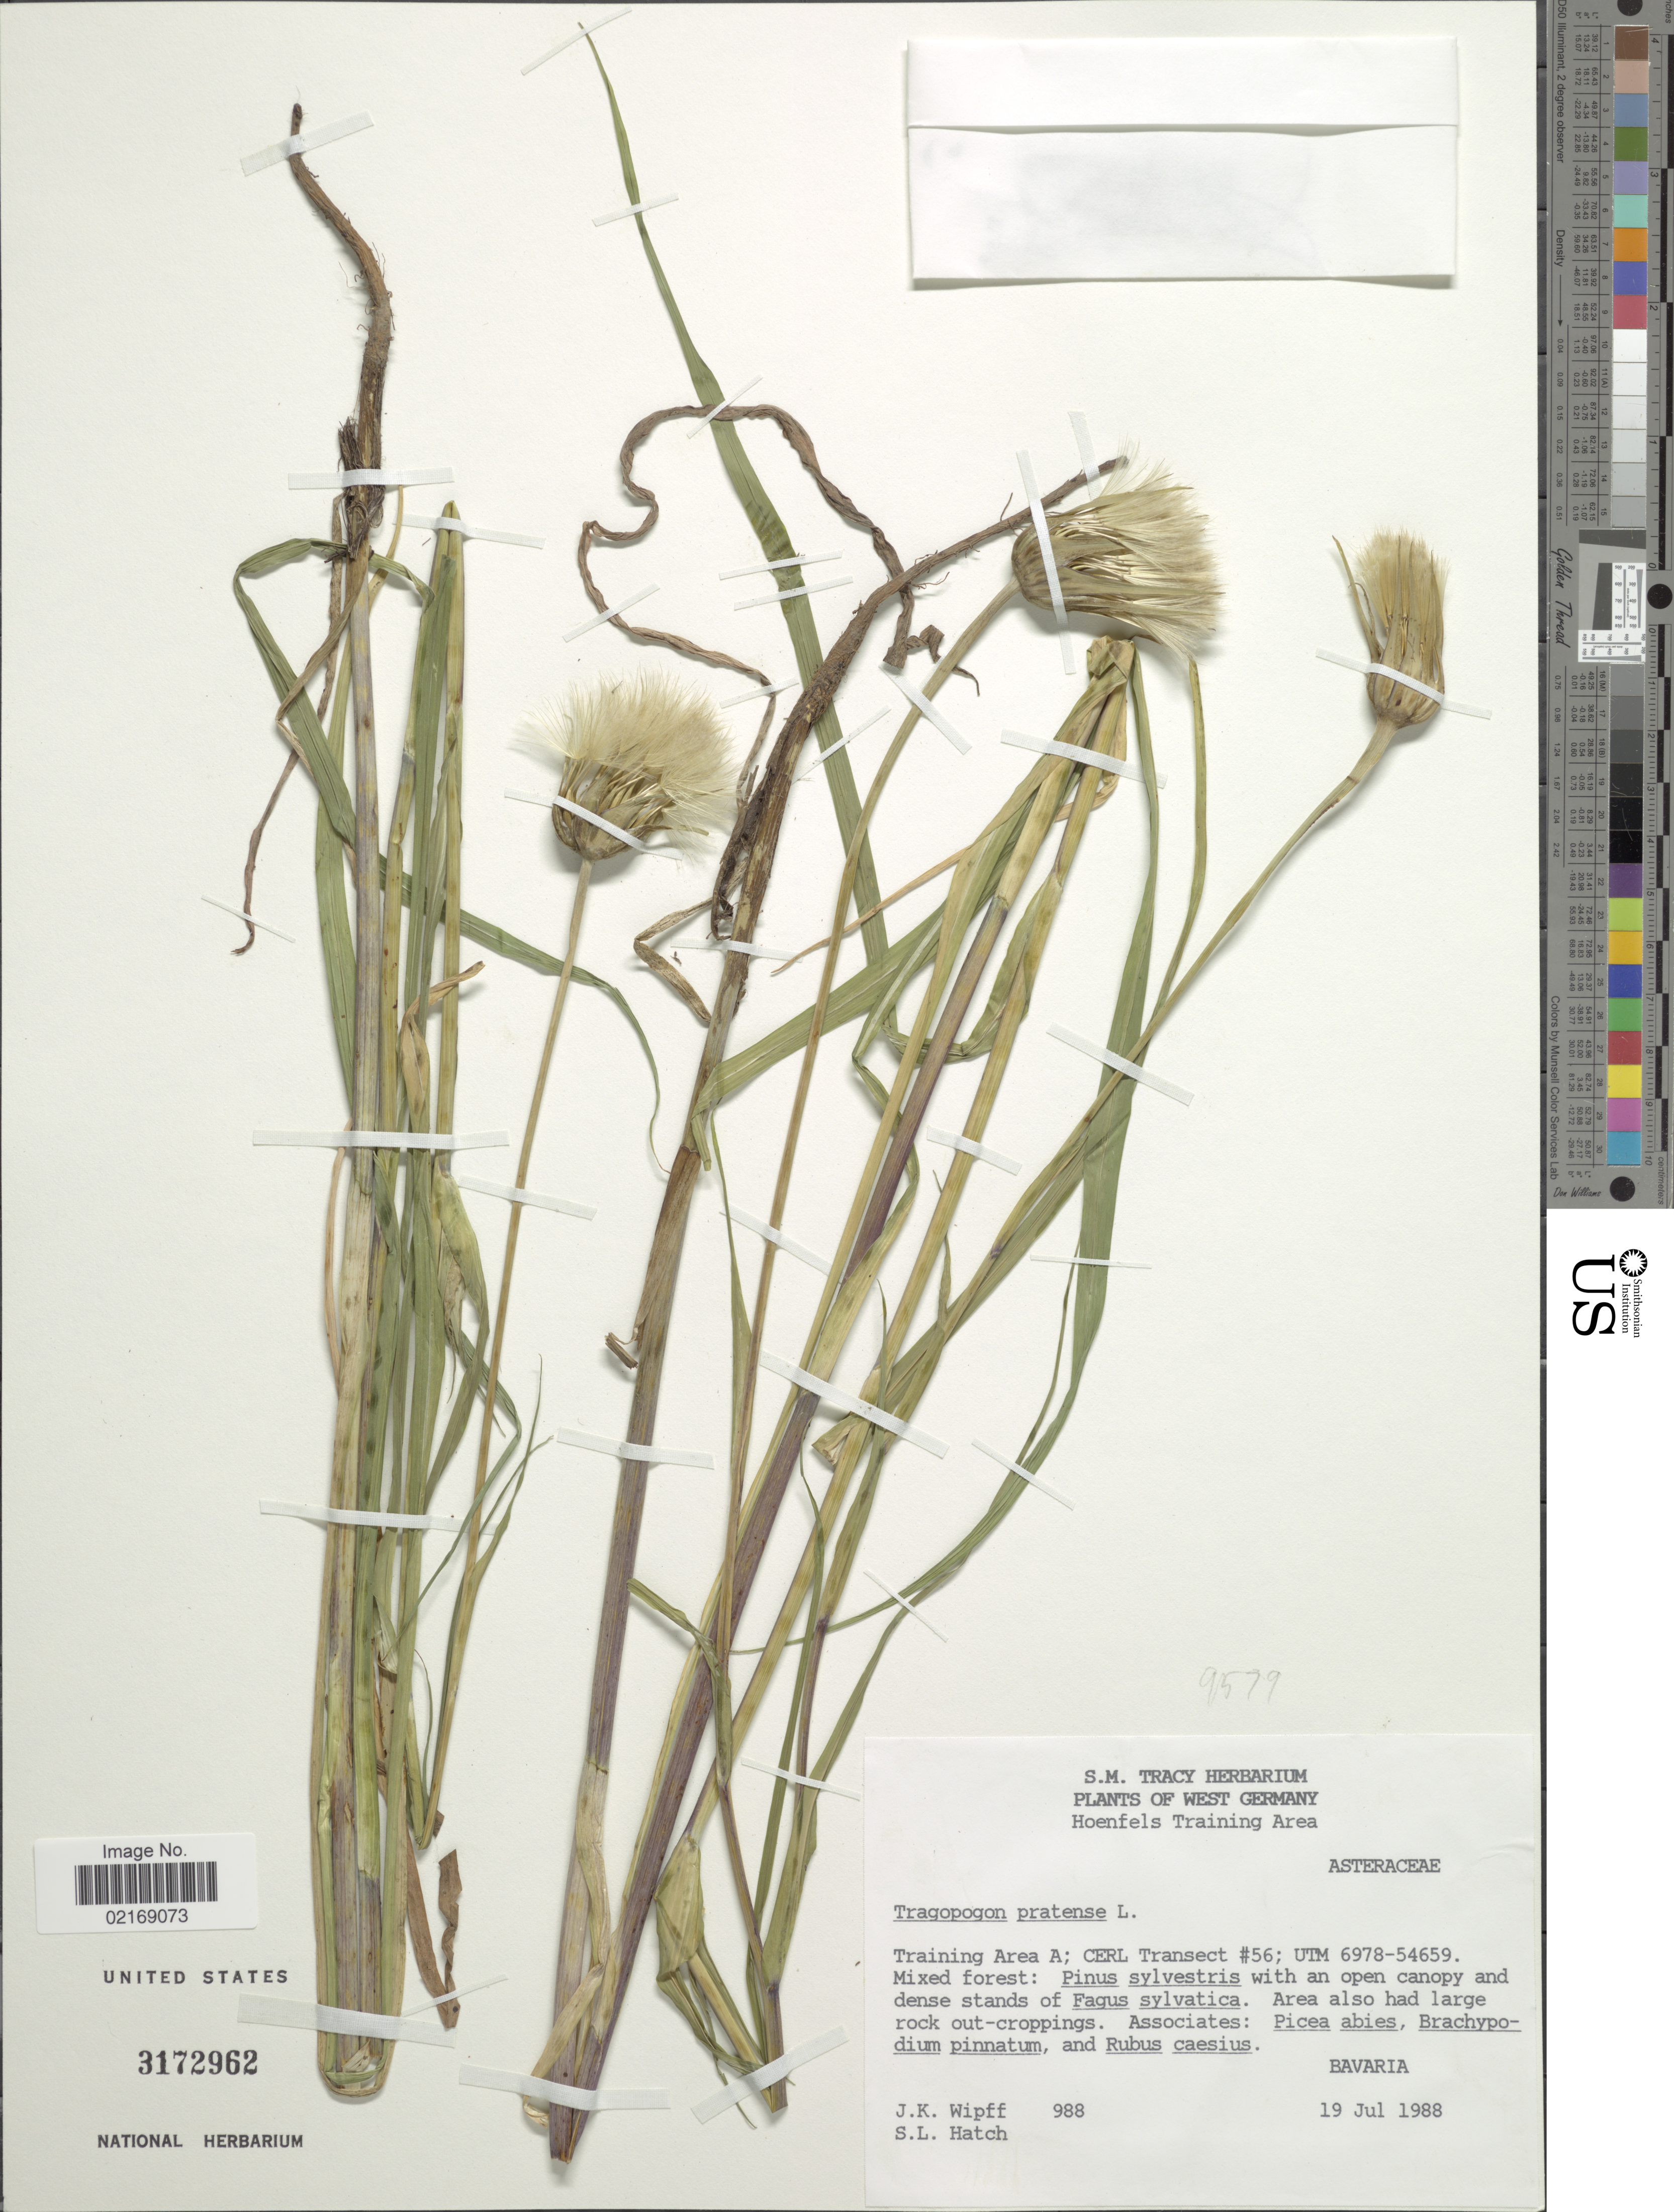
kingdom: Plantae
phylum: Tracheophyta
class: Magnoliopsida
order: Asterales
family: Asteraceae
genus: Tragopogon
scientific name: Tragopogon pratensis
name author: L.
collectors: J. K. Wipff & S. Hatch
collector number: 988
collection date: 1988-07-19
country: Germany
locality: West Germany. Hoenfels Training Area. Training Area A; CERL Transect #56; UTM 6978-54659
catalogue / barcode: US 3172962